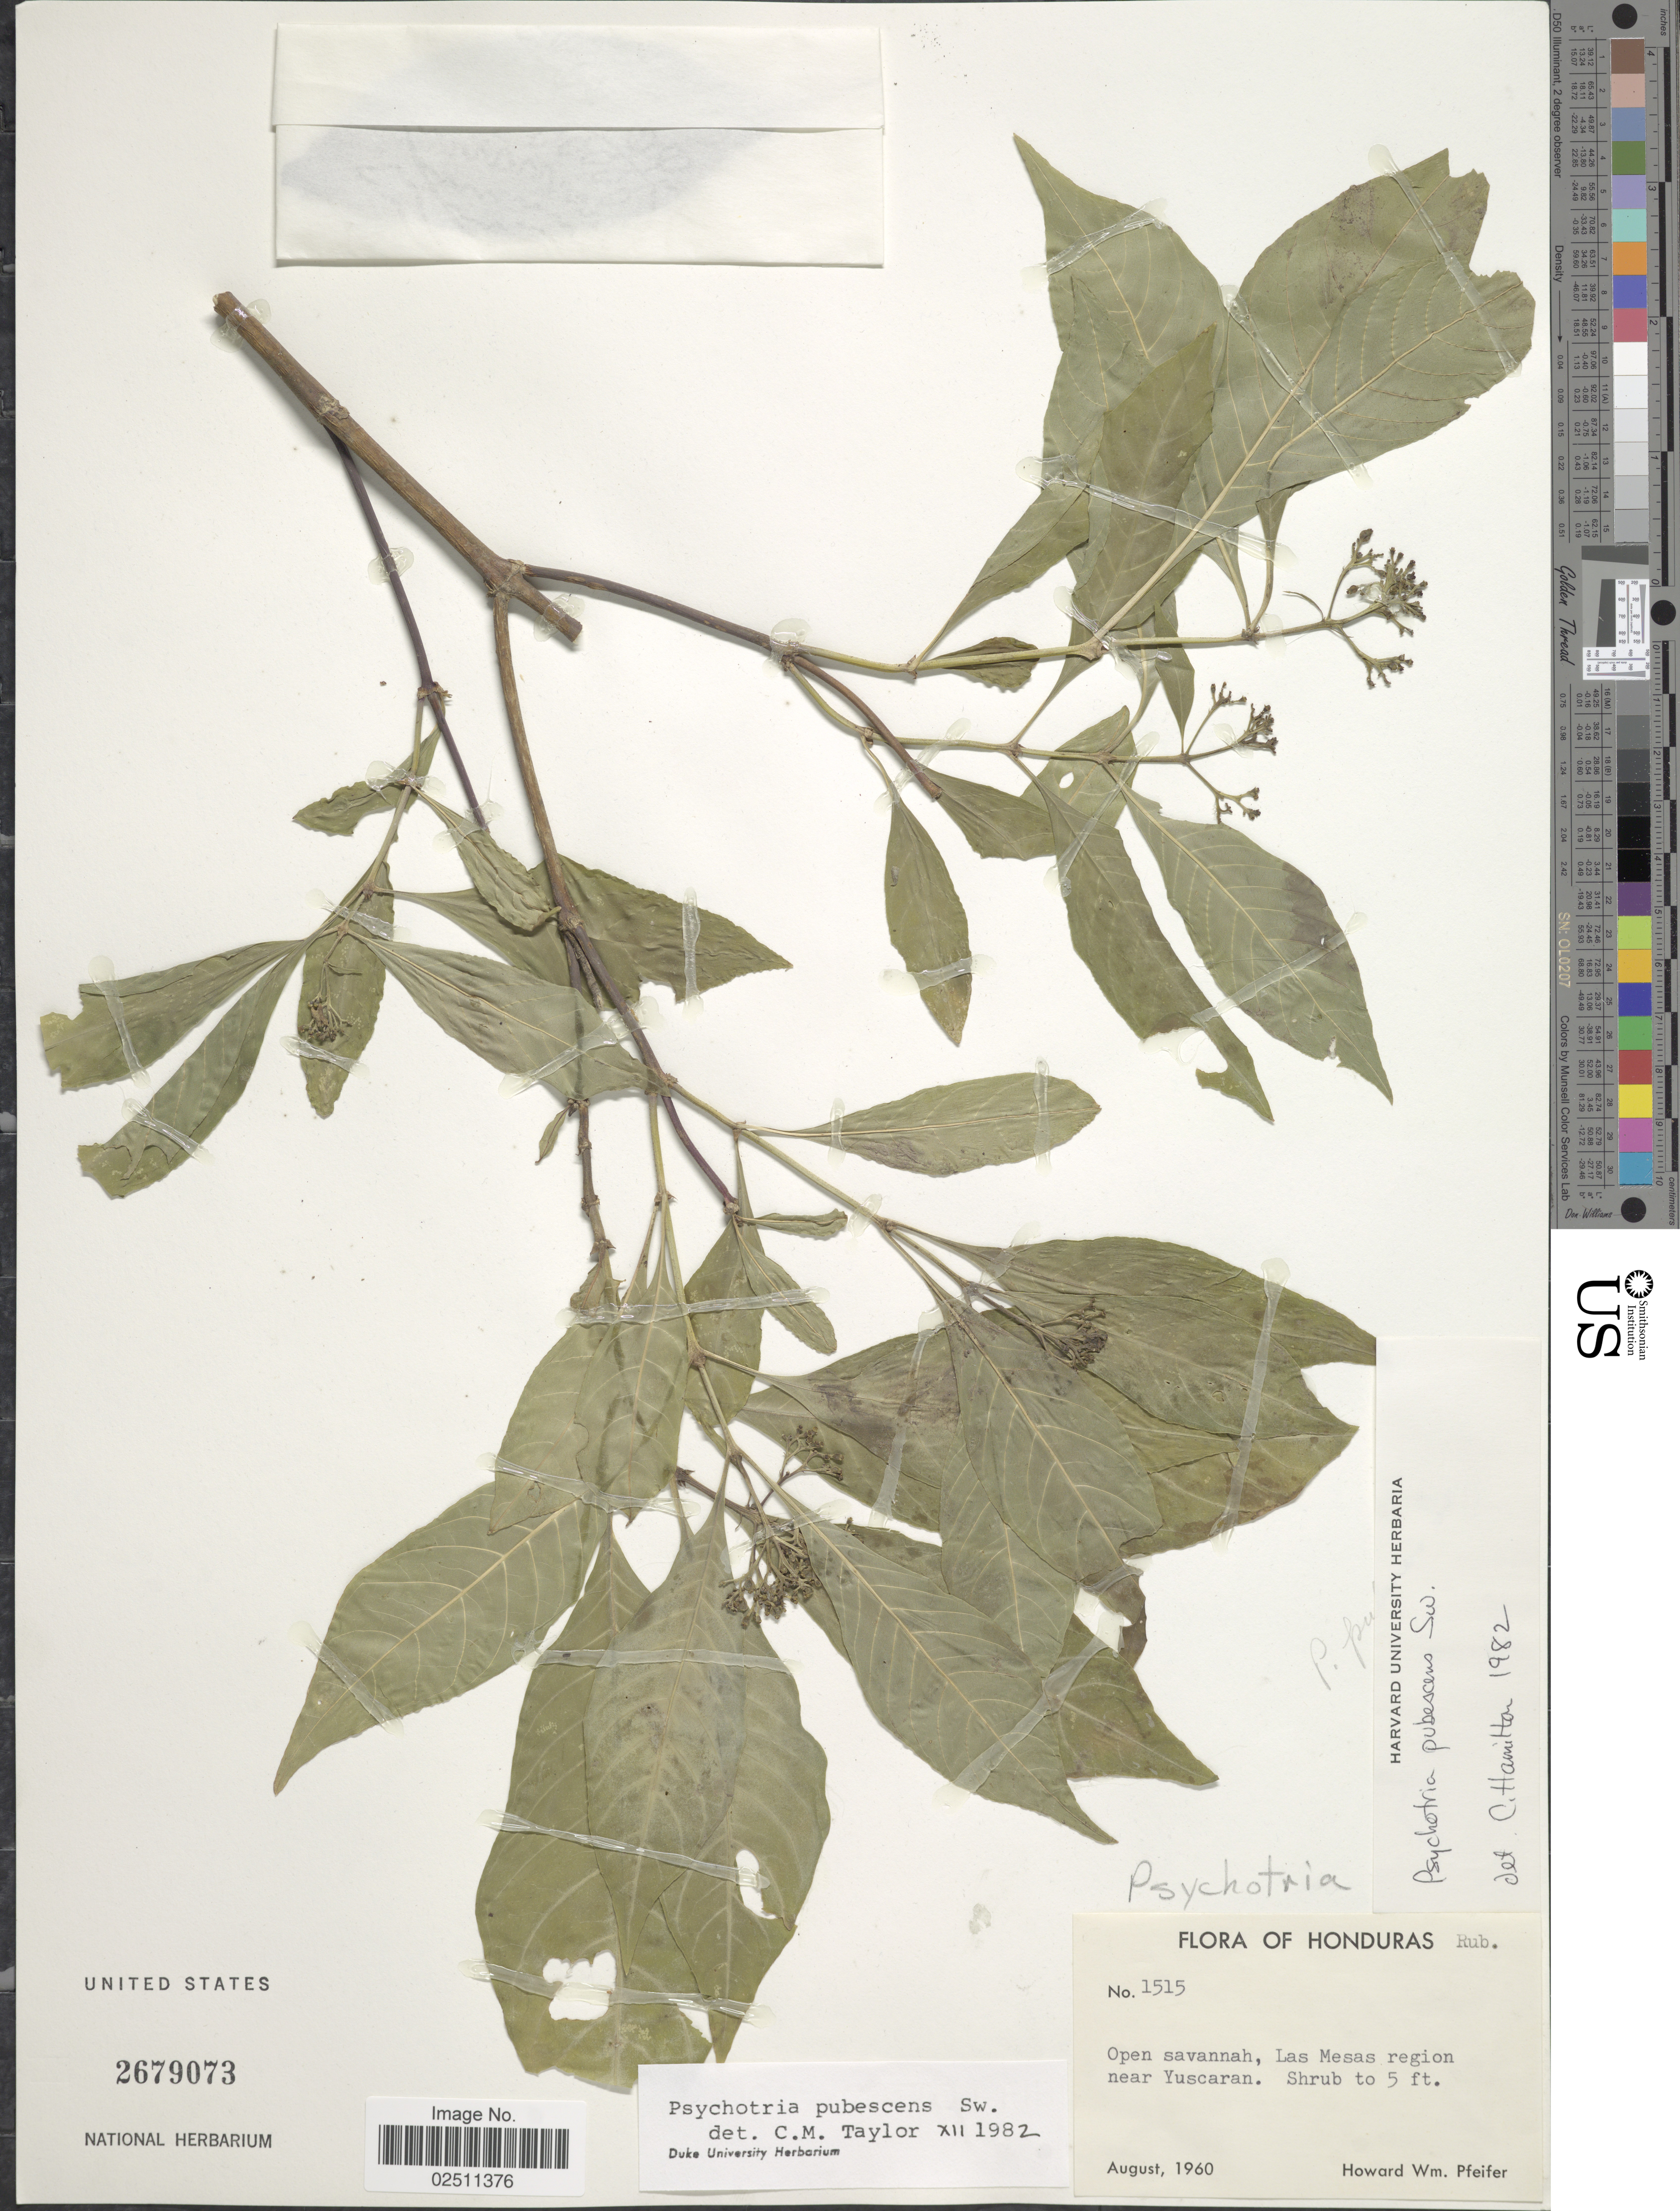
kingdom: Plantae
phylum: Tracheophyta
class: Magnoliopsida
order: Gentianales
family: Rubiaceae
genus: Psychotria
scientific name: Psychotria pubescens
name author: Sw.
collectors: H. W. Pfeifer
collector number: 1515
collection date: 1960-08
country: Honduras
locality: Open savannah, Las Mesas region near Yuscaran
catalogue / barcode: US 2679073